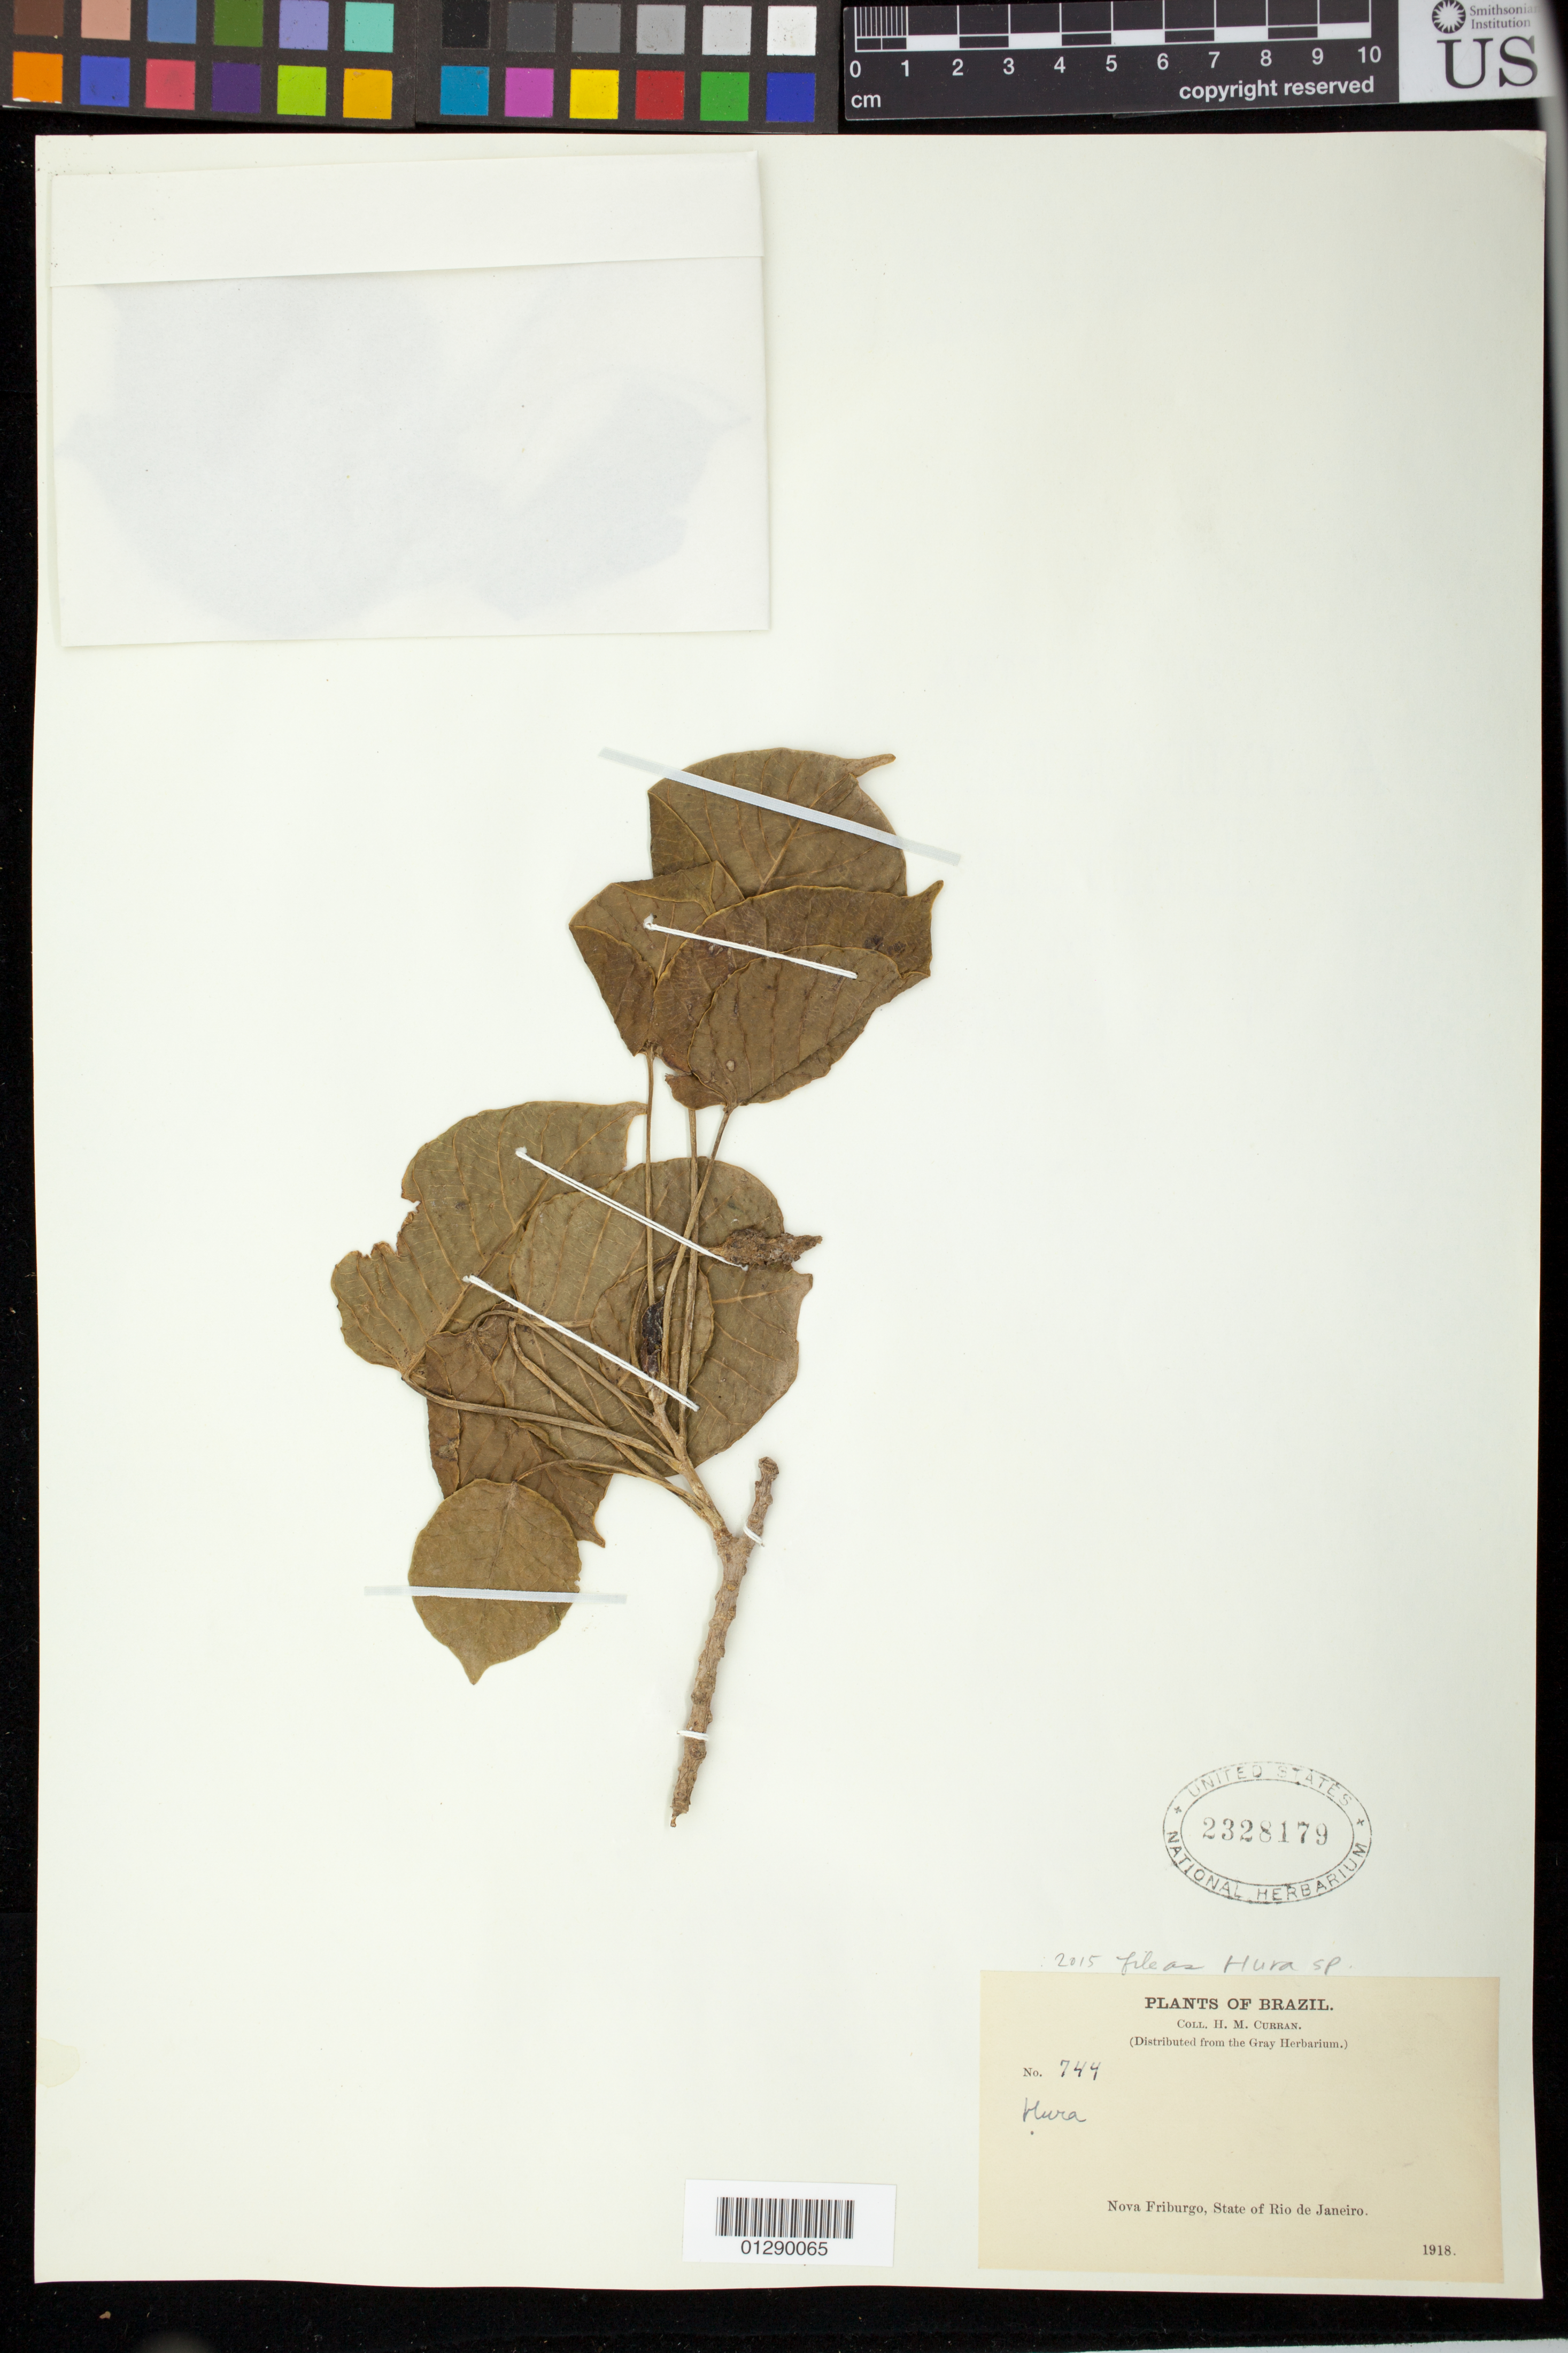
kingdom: Plantae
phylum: Tracheophyta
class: Magnoliopsida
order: Malpighiales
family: Euphorbiaceae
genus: Hura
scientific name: Hura crepitans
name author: L.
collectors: H. M. Curran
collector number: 744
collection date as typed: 1918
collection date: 1918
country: Brazil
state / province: Rio de Janeiro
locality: Nova friburgo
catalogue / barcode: US 2328179